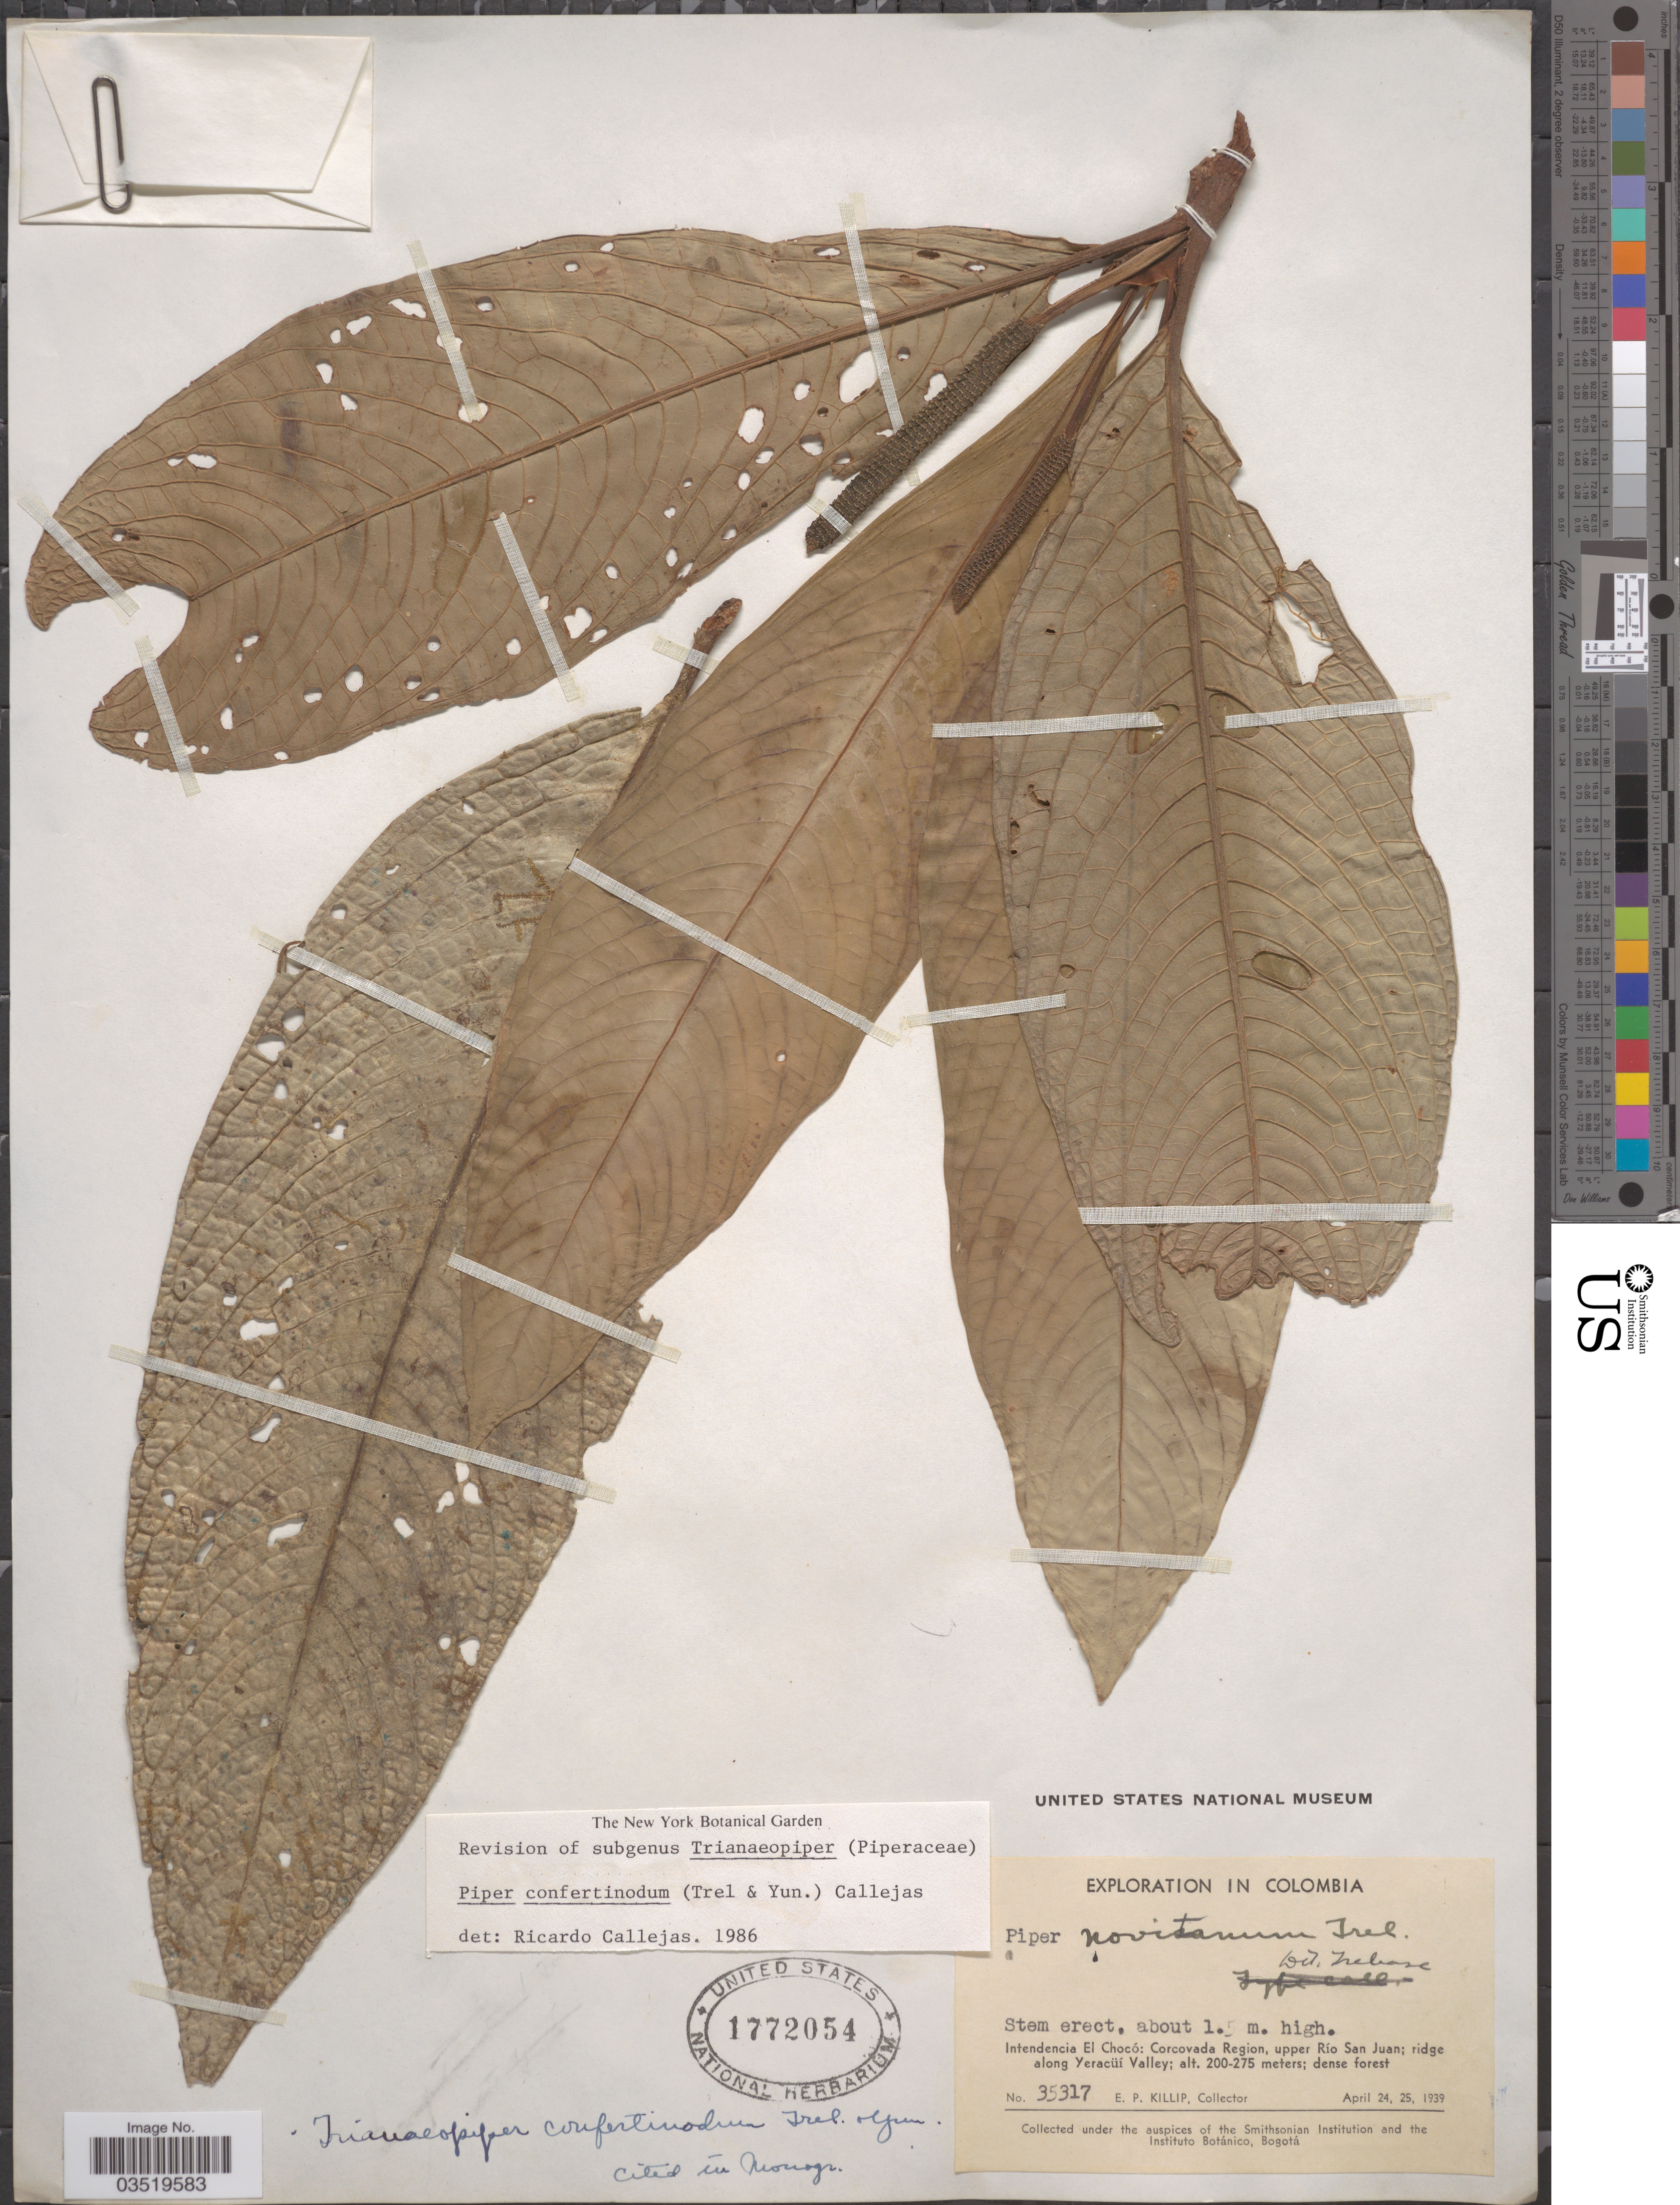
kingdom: Plantae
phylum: Tracheophyta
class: Magnoliopsida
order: Piperales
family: Piperaceae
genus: Piper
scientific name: Piper confertinodum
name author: (Trel. & Yunck.) Callejas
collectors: E. P. Killip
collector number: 35317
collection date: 1939-04-24/1939-04-25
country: Colombia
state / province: Chocó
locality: Intendencia El Chocó: Corcovada Region, upper Río San Juan; ridge along Yeracüí Valley.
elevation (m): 200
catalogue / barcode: US 1772054